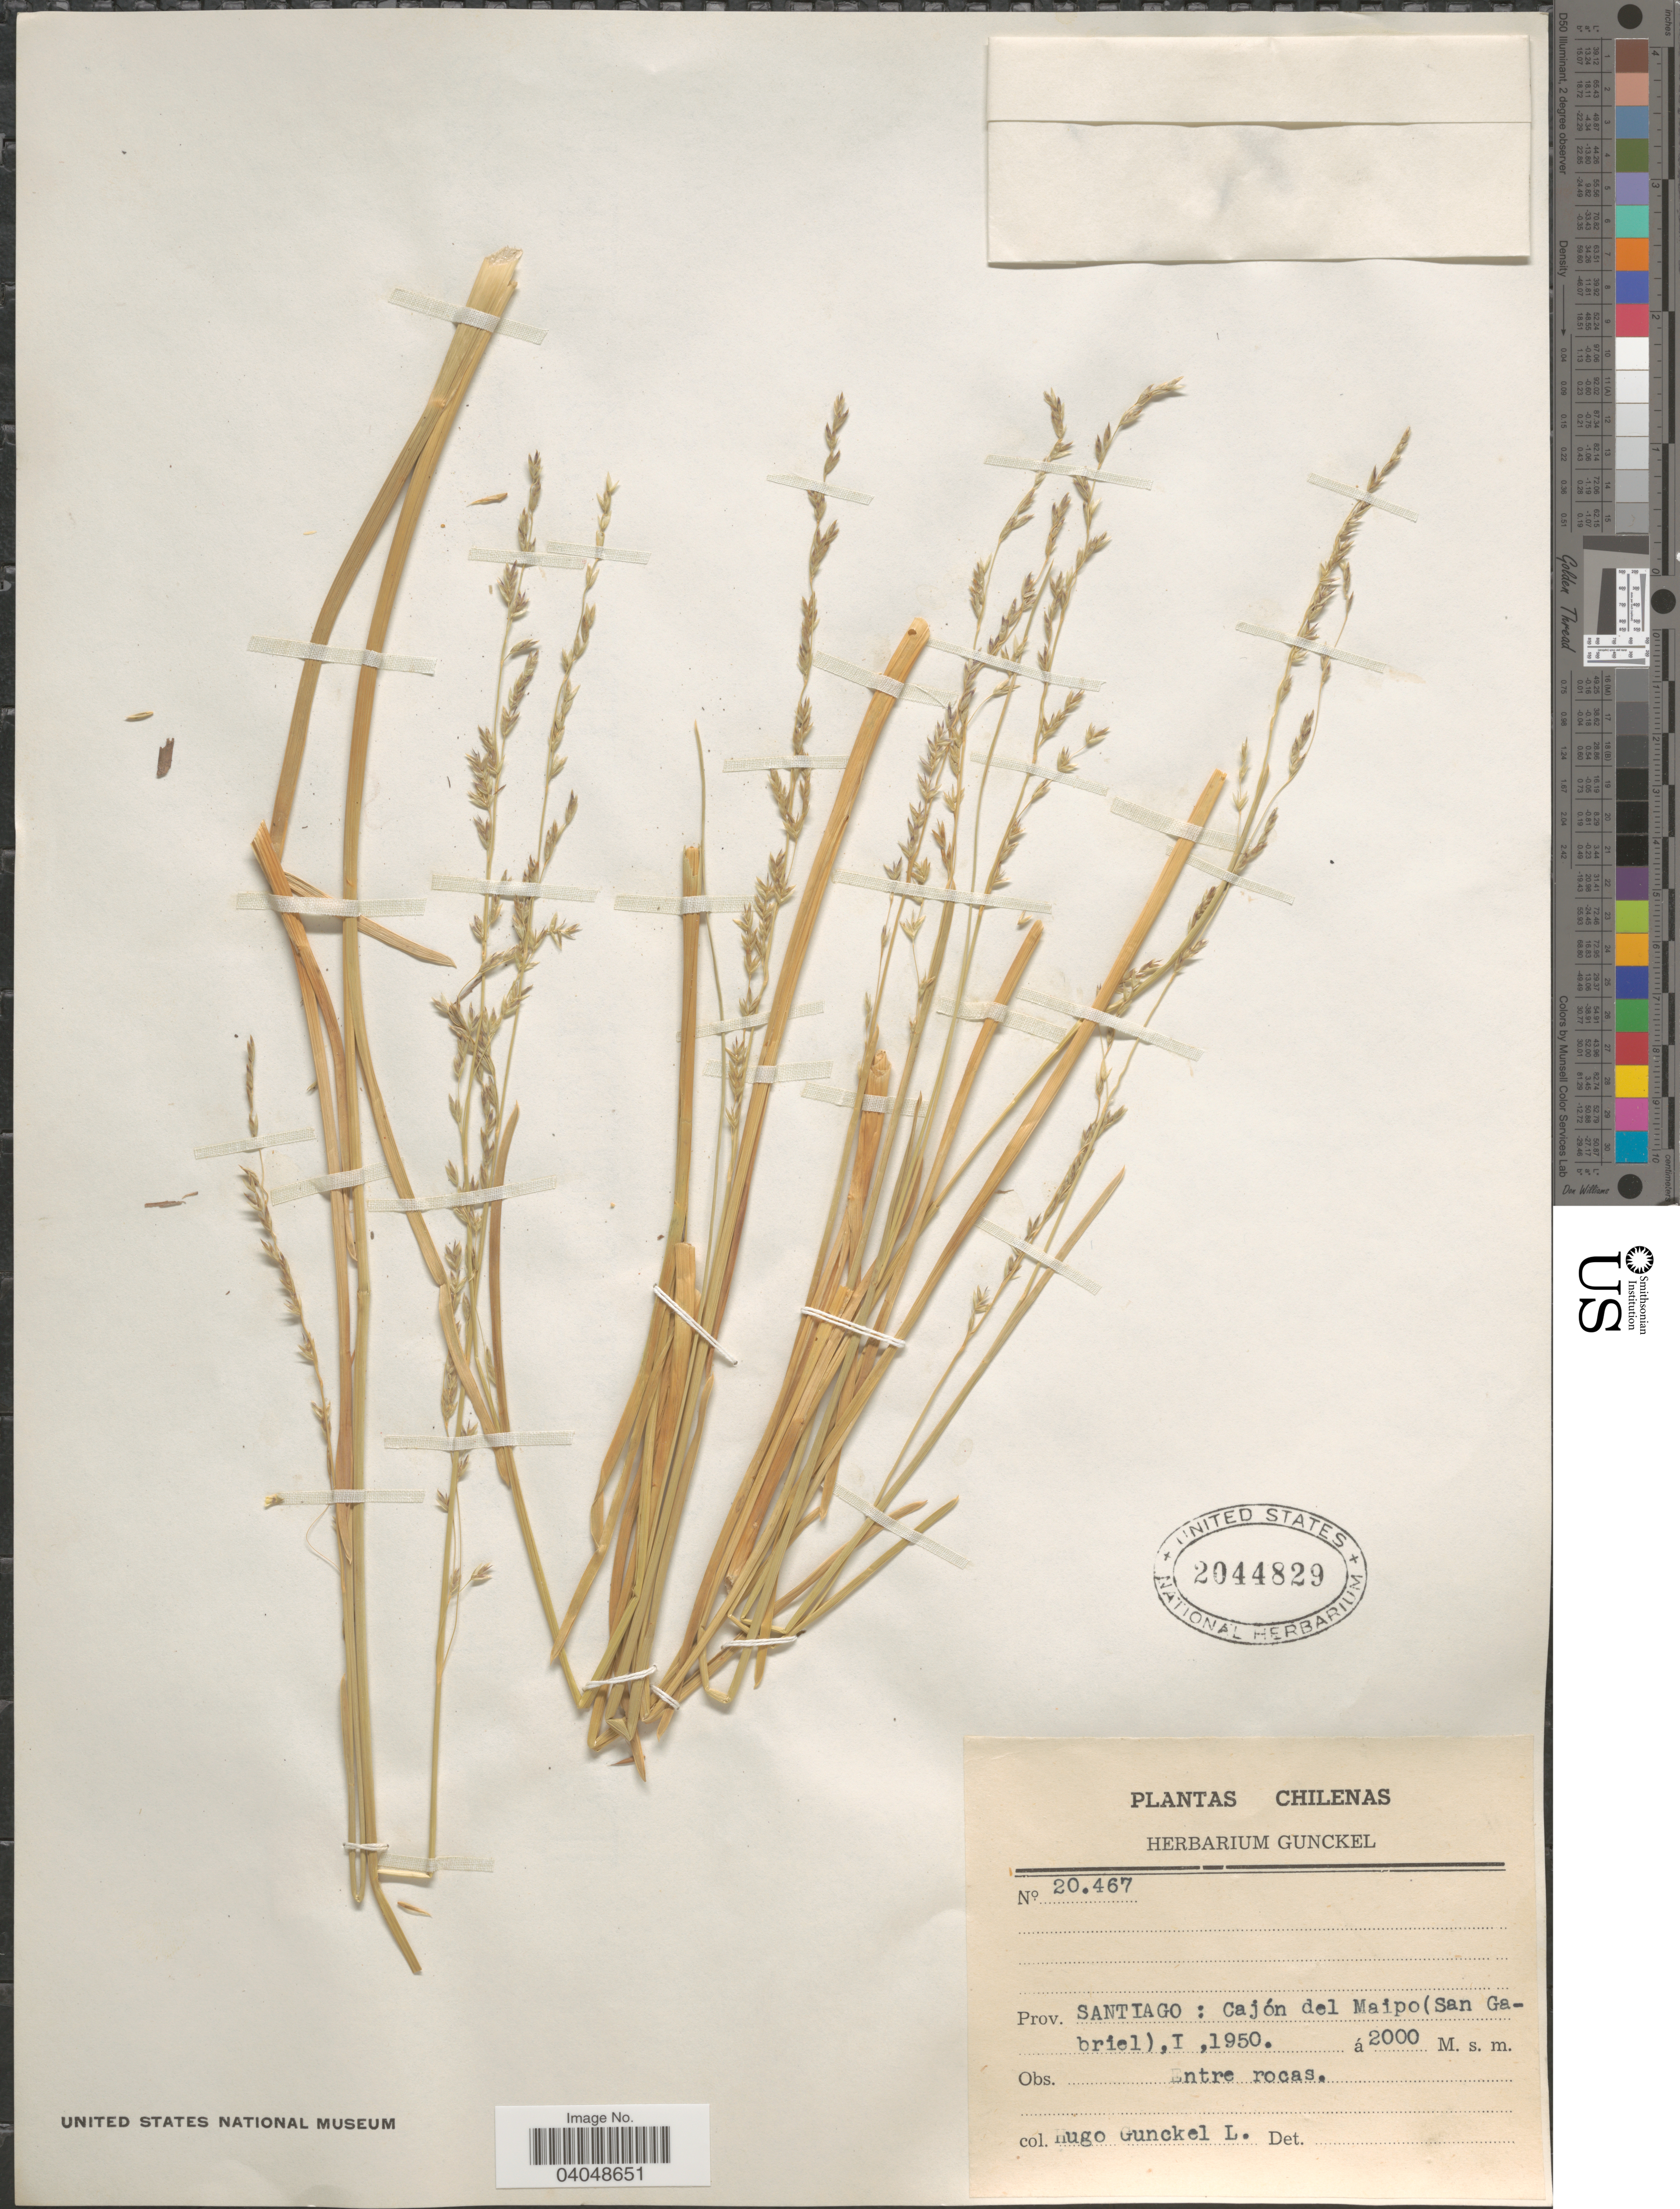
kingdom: Plantae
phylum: Tracheophyta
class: Liliopsida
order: Poales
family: Poaceae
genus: Festuca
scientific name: Festuca sp.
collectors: H. Gunckel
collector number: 20467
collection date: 1950-01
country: Chile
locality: Prov. Santiago: Cajón del Maipo (San Gabriel).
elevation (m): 2000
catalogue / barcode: US 2044829